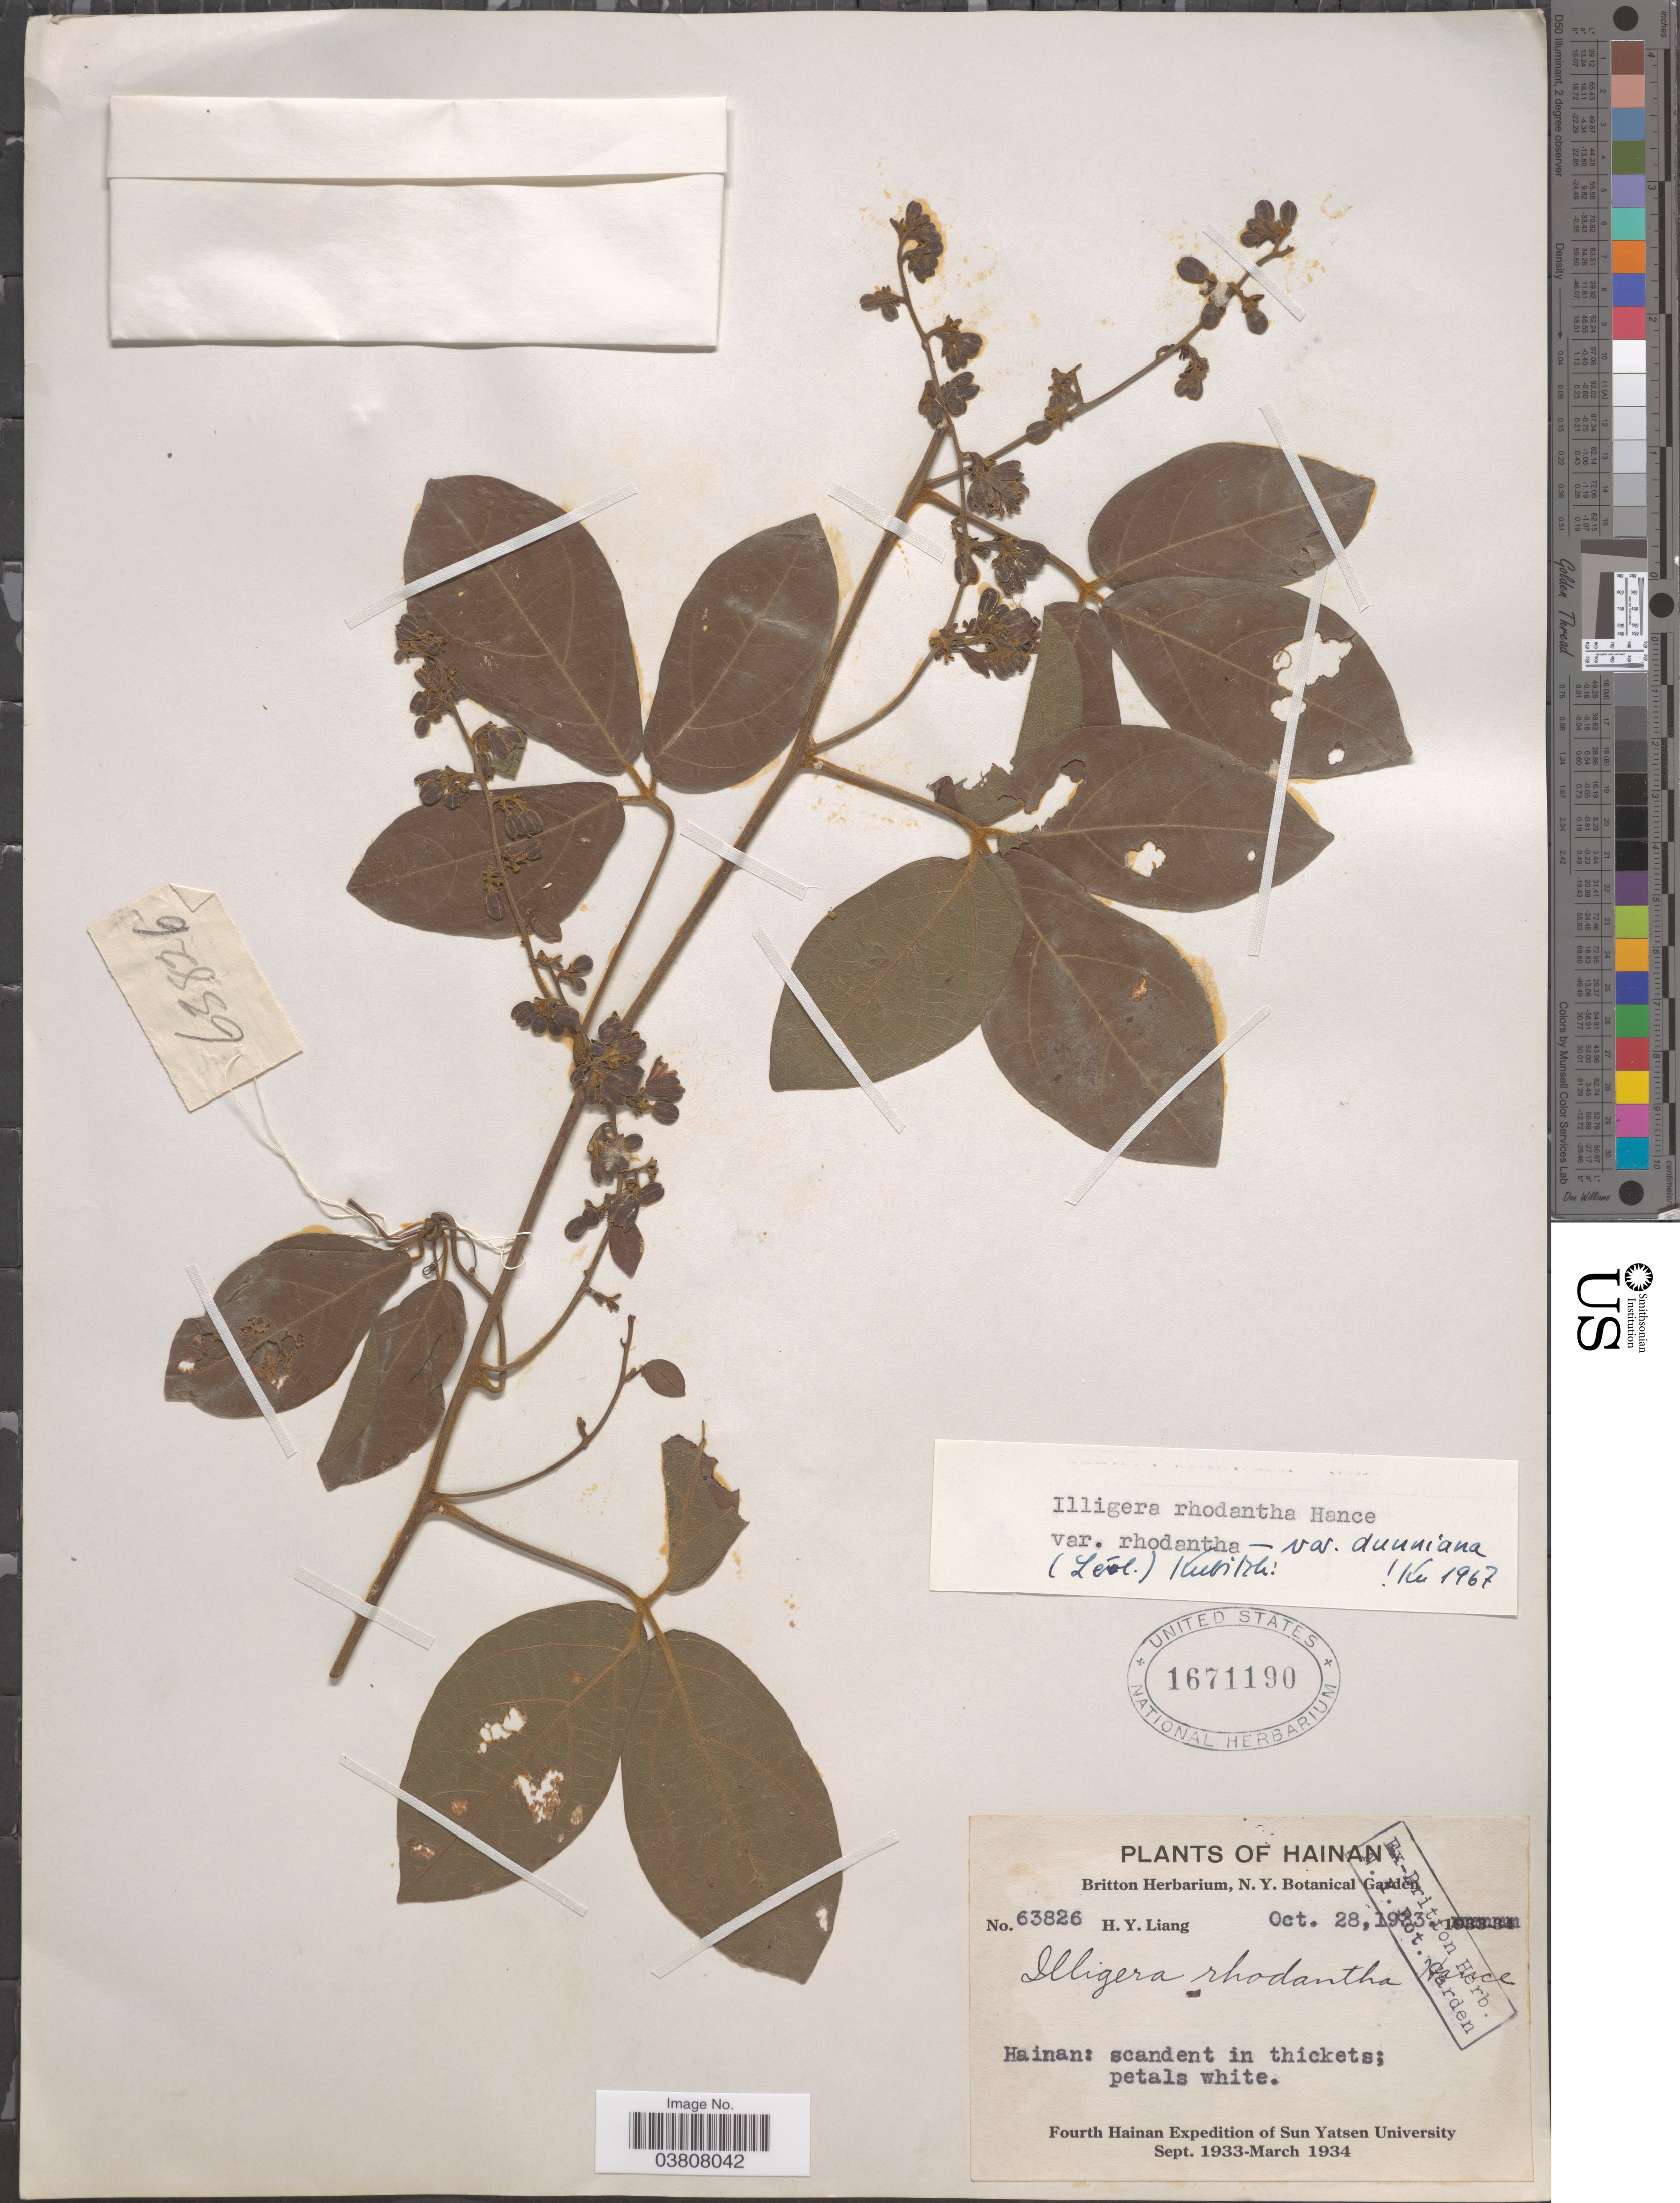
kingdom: Plantae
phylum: Tracheophyta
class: Magnoliopsida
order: Laurales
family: Hernandiaceae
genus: Illigera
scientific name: Illigera rhodantha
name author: Hance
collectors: H. Y. Liang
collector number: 63826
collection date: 1933-10-28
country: China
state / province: Hainan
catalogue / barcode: US 1671190